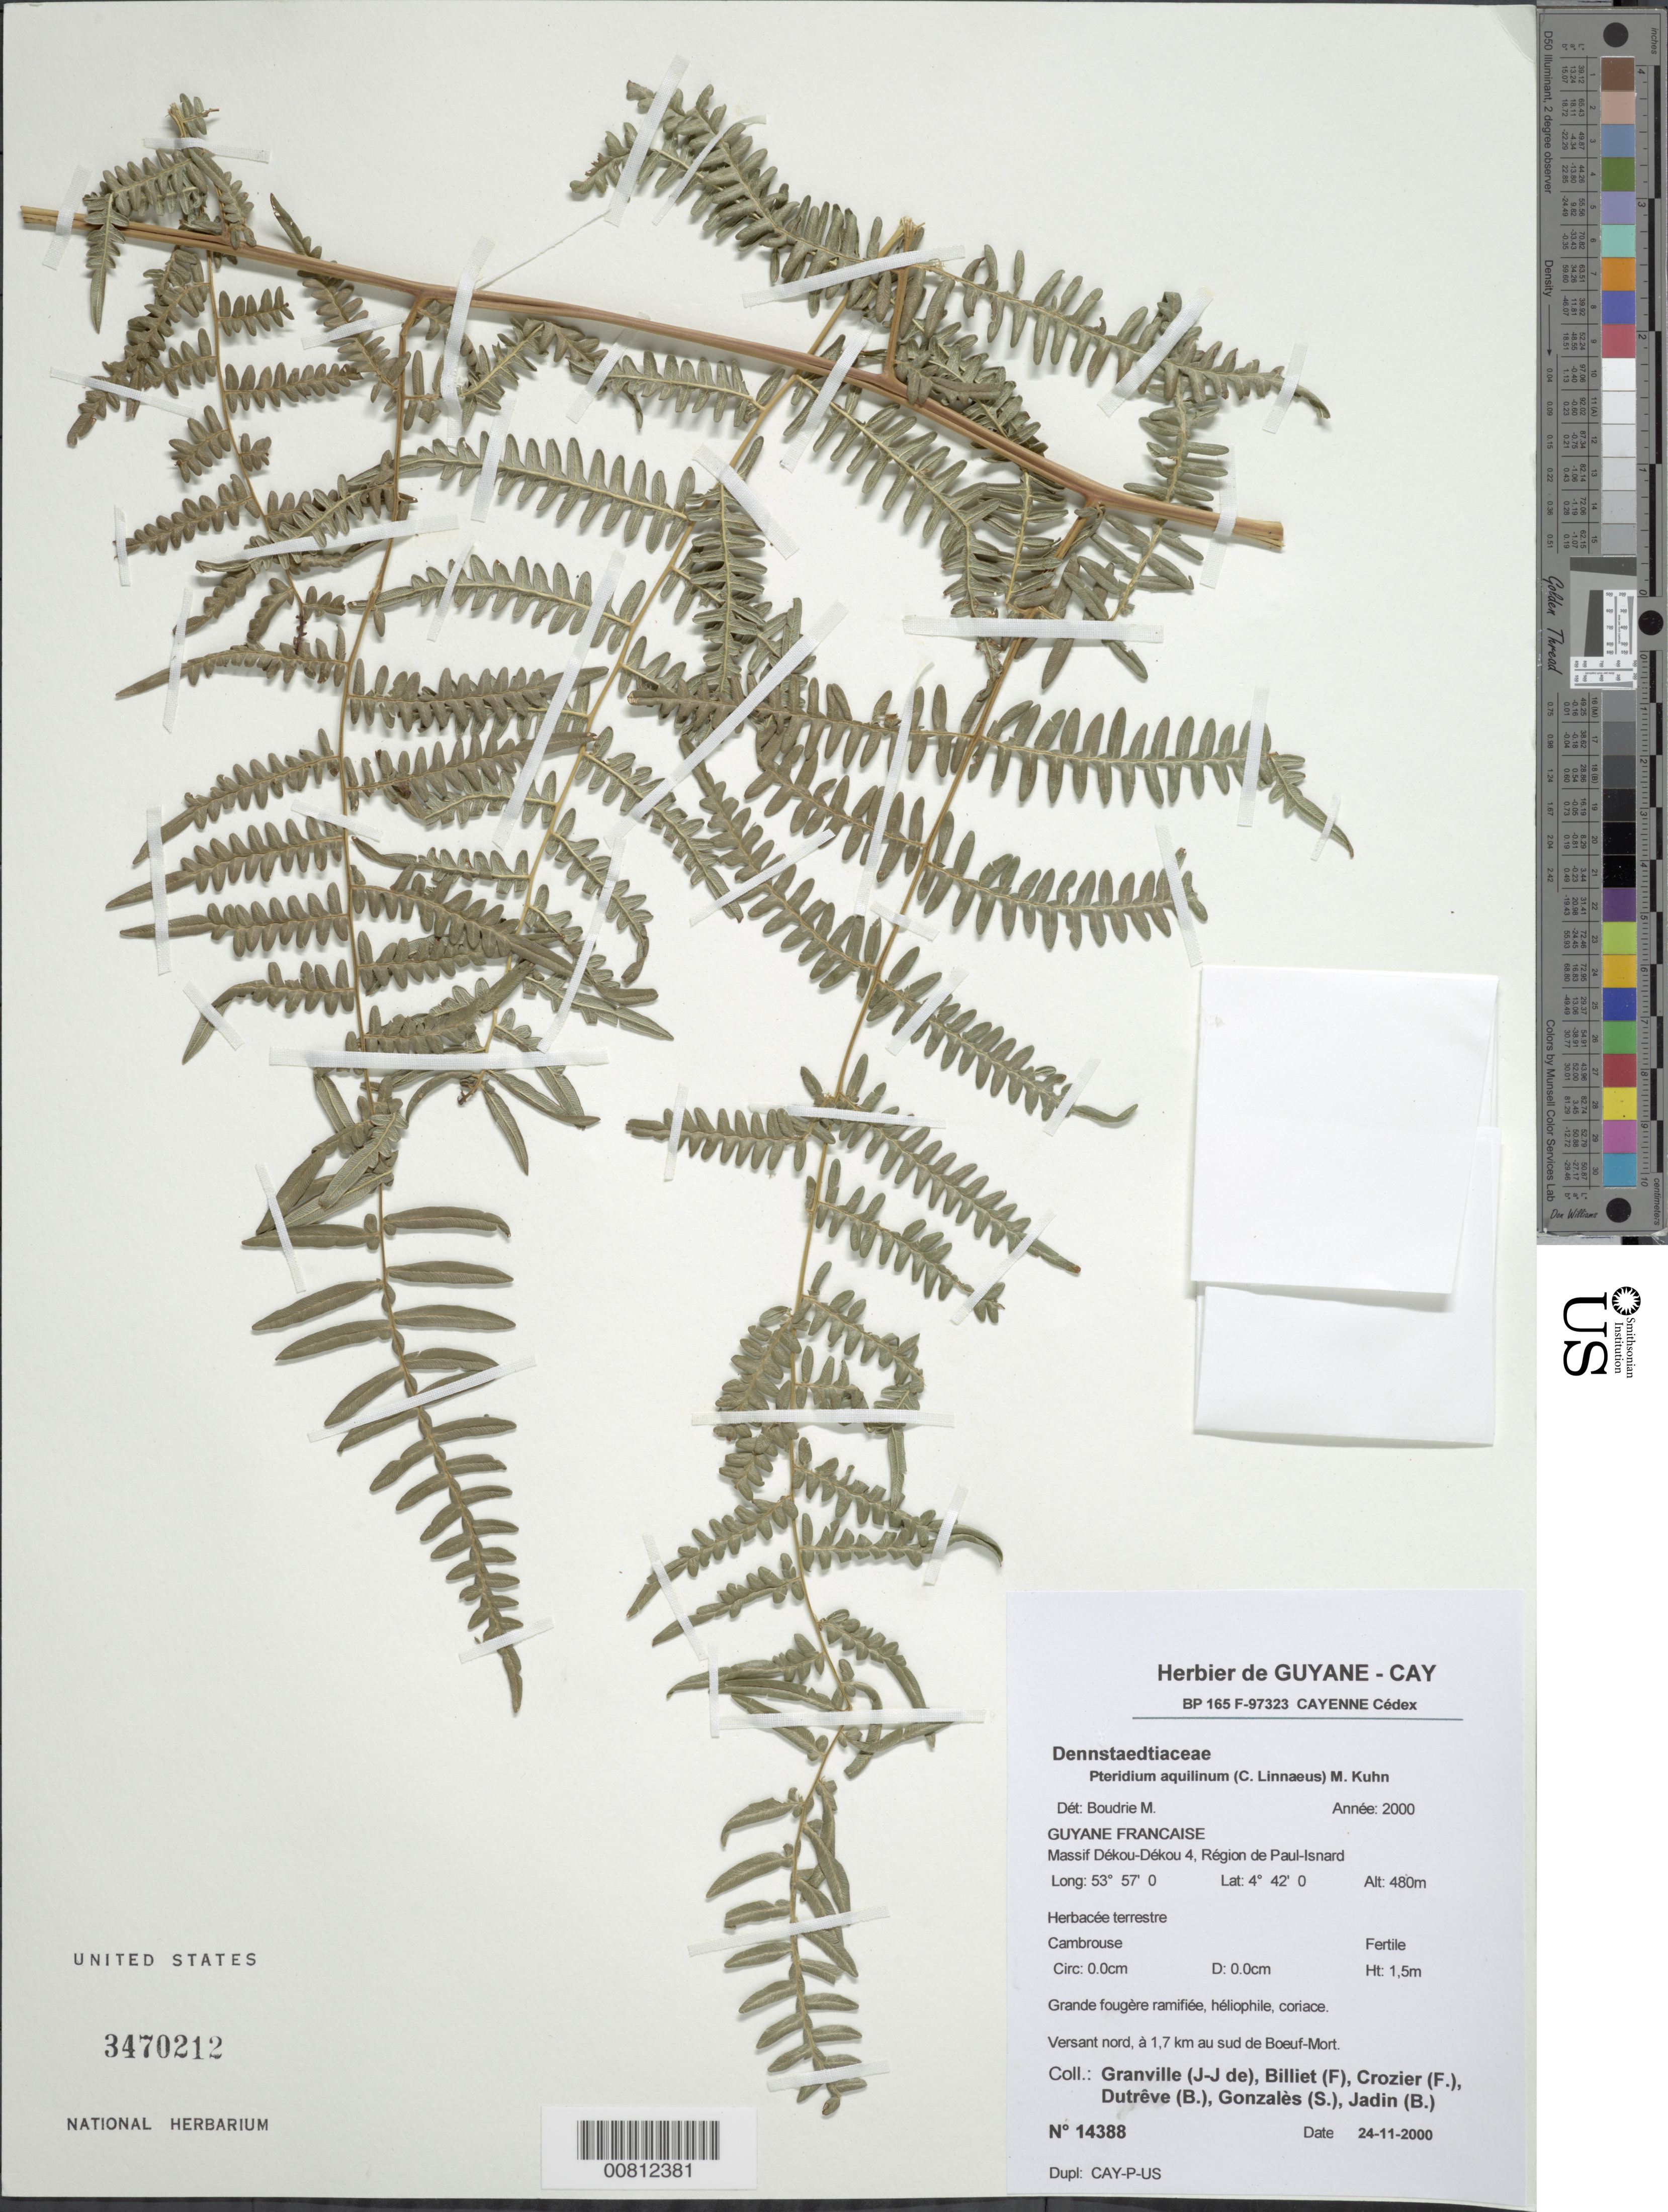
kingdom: Plantae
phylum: Tracheophyta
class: Polypodiopsida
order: Polypodiales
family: Dennstaedtiaceae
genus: Pteridium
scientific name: Pteridium arachnoideum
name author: (Kaulf.) Maxon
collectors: J.-J. de Granville, F. Billiet, F. Crozier, B. Dutrêve, S. Gonzales & B. Jadin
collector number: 14388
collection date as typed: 24-Nov-00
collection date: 2000-11-24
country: French Guiana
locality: Massif Dékou-Dékou 4, région de Paul-Isnard; versant nord a 1.7 km au sud de Boeuf-Mort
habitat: Cambrouse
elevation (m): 480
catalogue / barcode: US 3470212